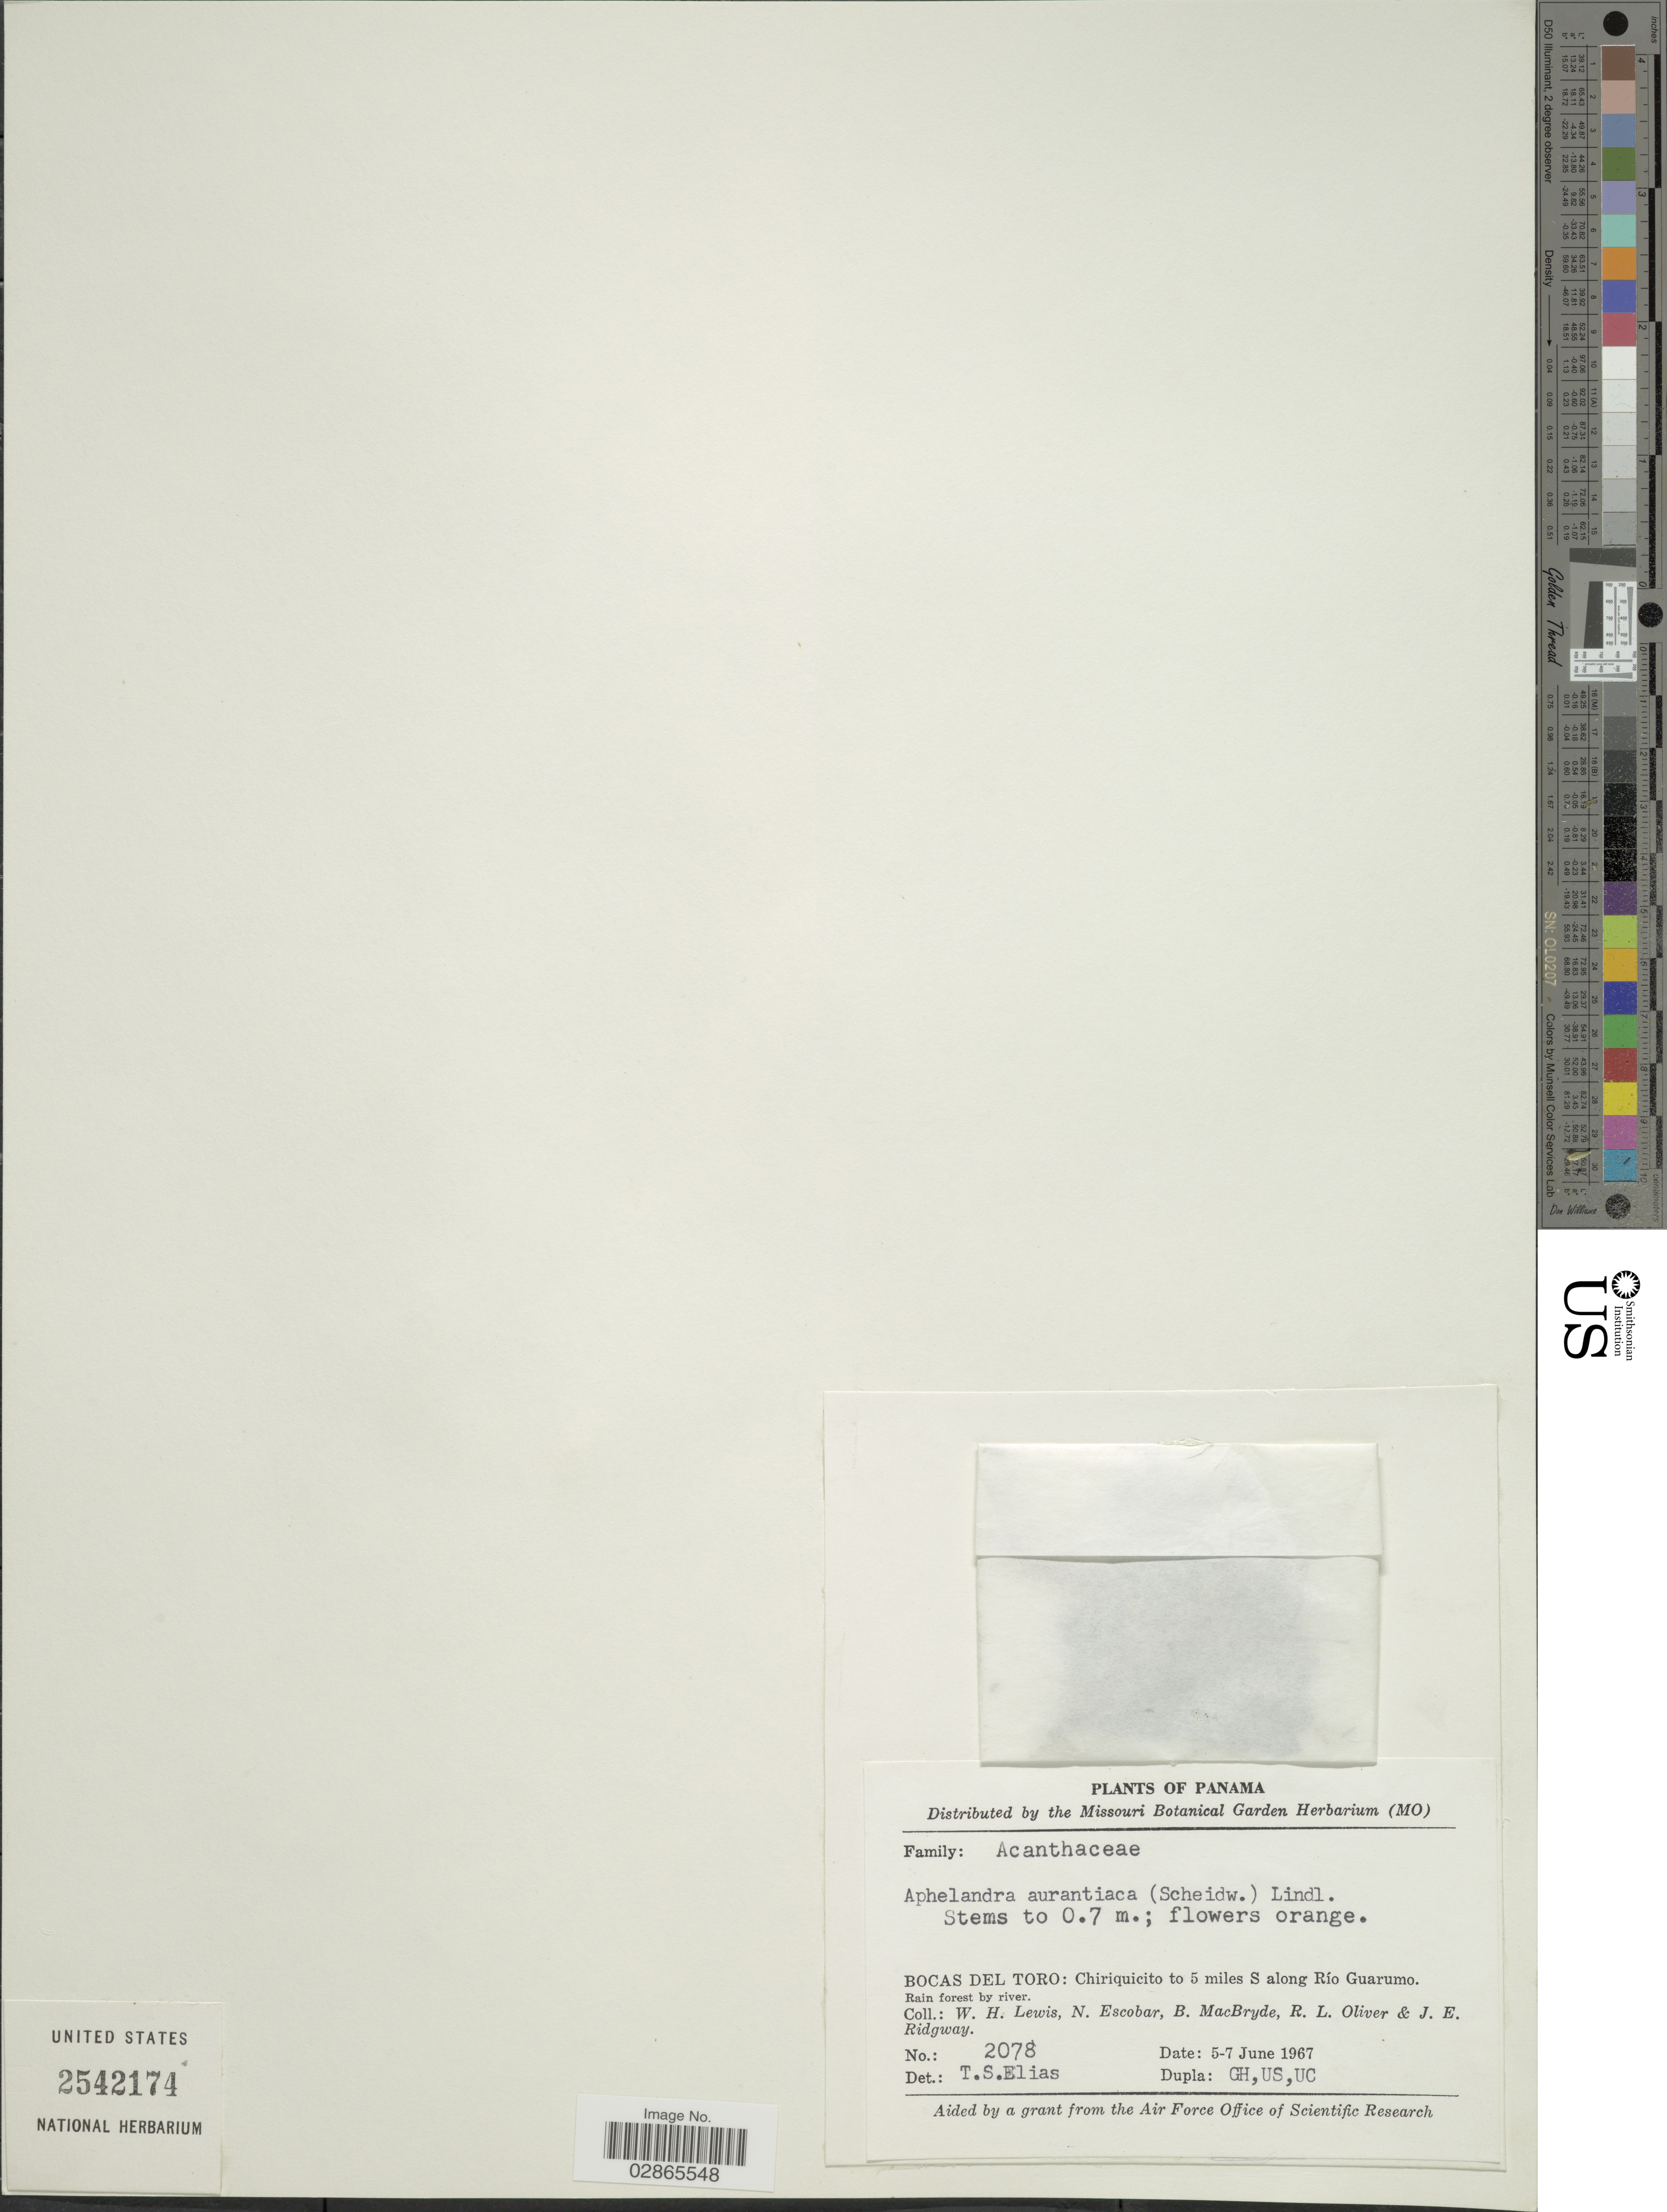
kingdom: Plantae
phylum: Tracheophyta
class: Magnoliopsida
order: Lamiales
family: Acanthaceae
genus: Aphelandra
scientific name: Aphelandra aurantiaca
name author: (Scheidw.) Lindl.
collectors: W. H. Lewis, N. Escobar, B. MacBryde, R. Oliver & J. Ridgway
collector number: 2078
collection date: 1967-06-05/1967-06-07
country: Panama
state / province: Bocas del Toro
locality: Chiriquicito to 5 miles S along Río Guarumo.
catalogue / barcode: US 2542174